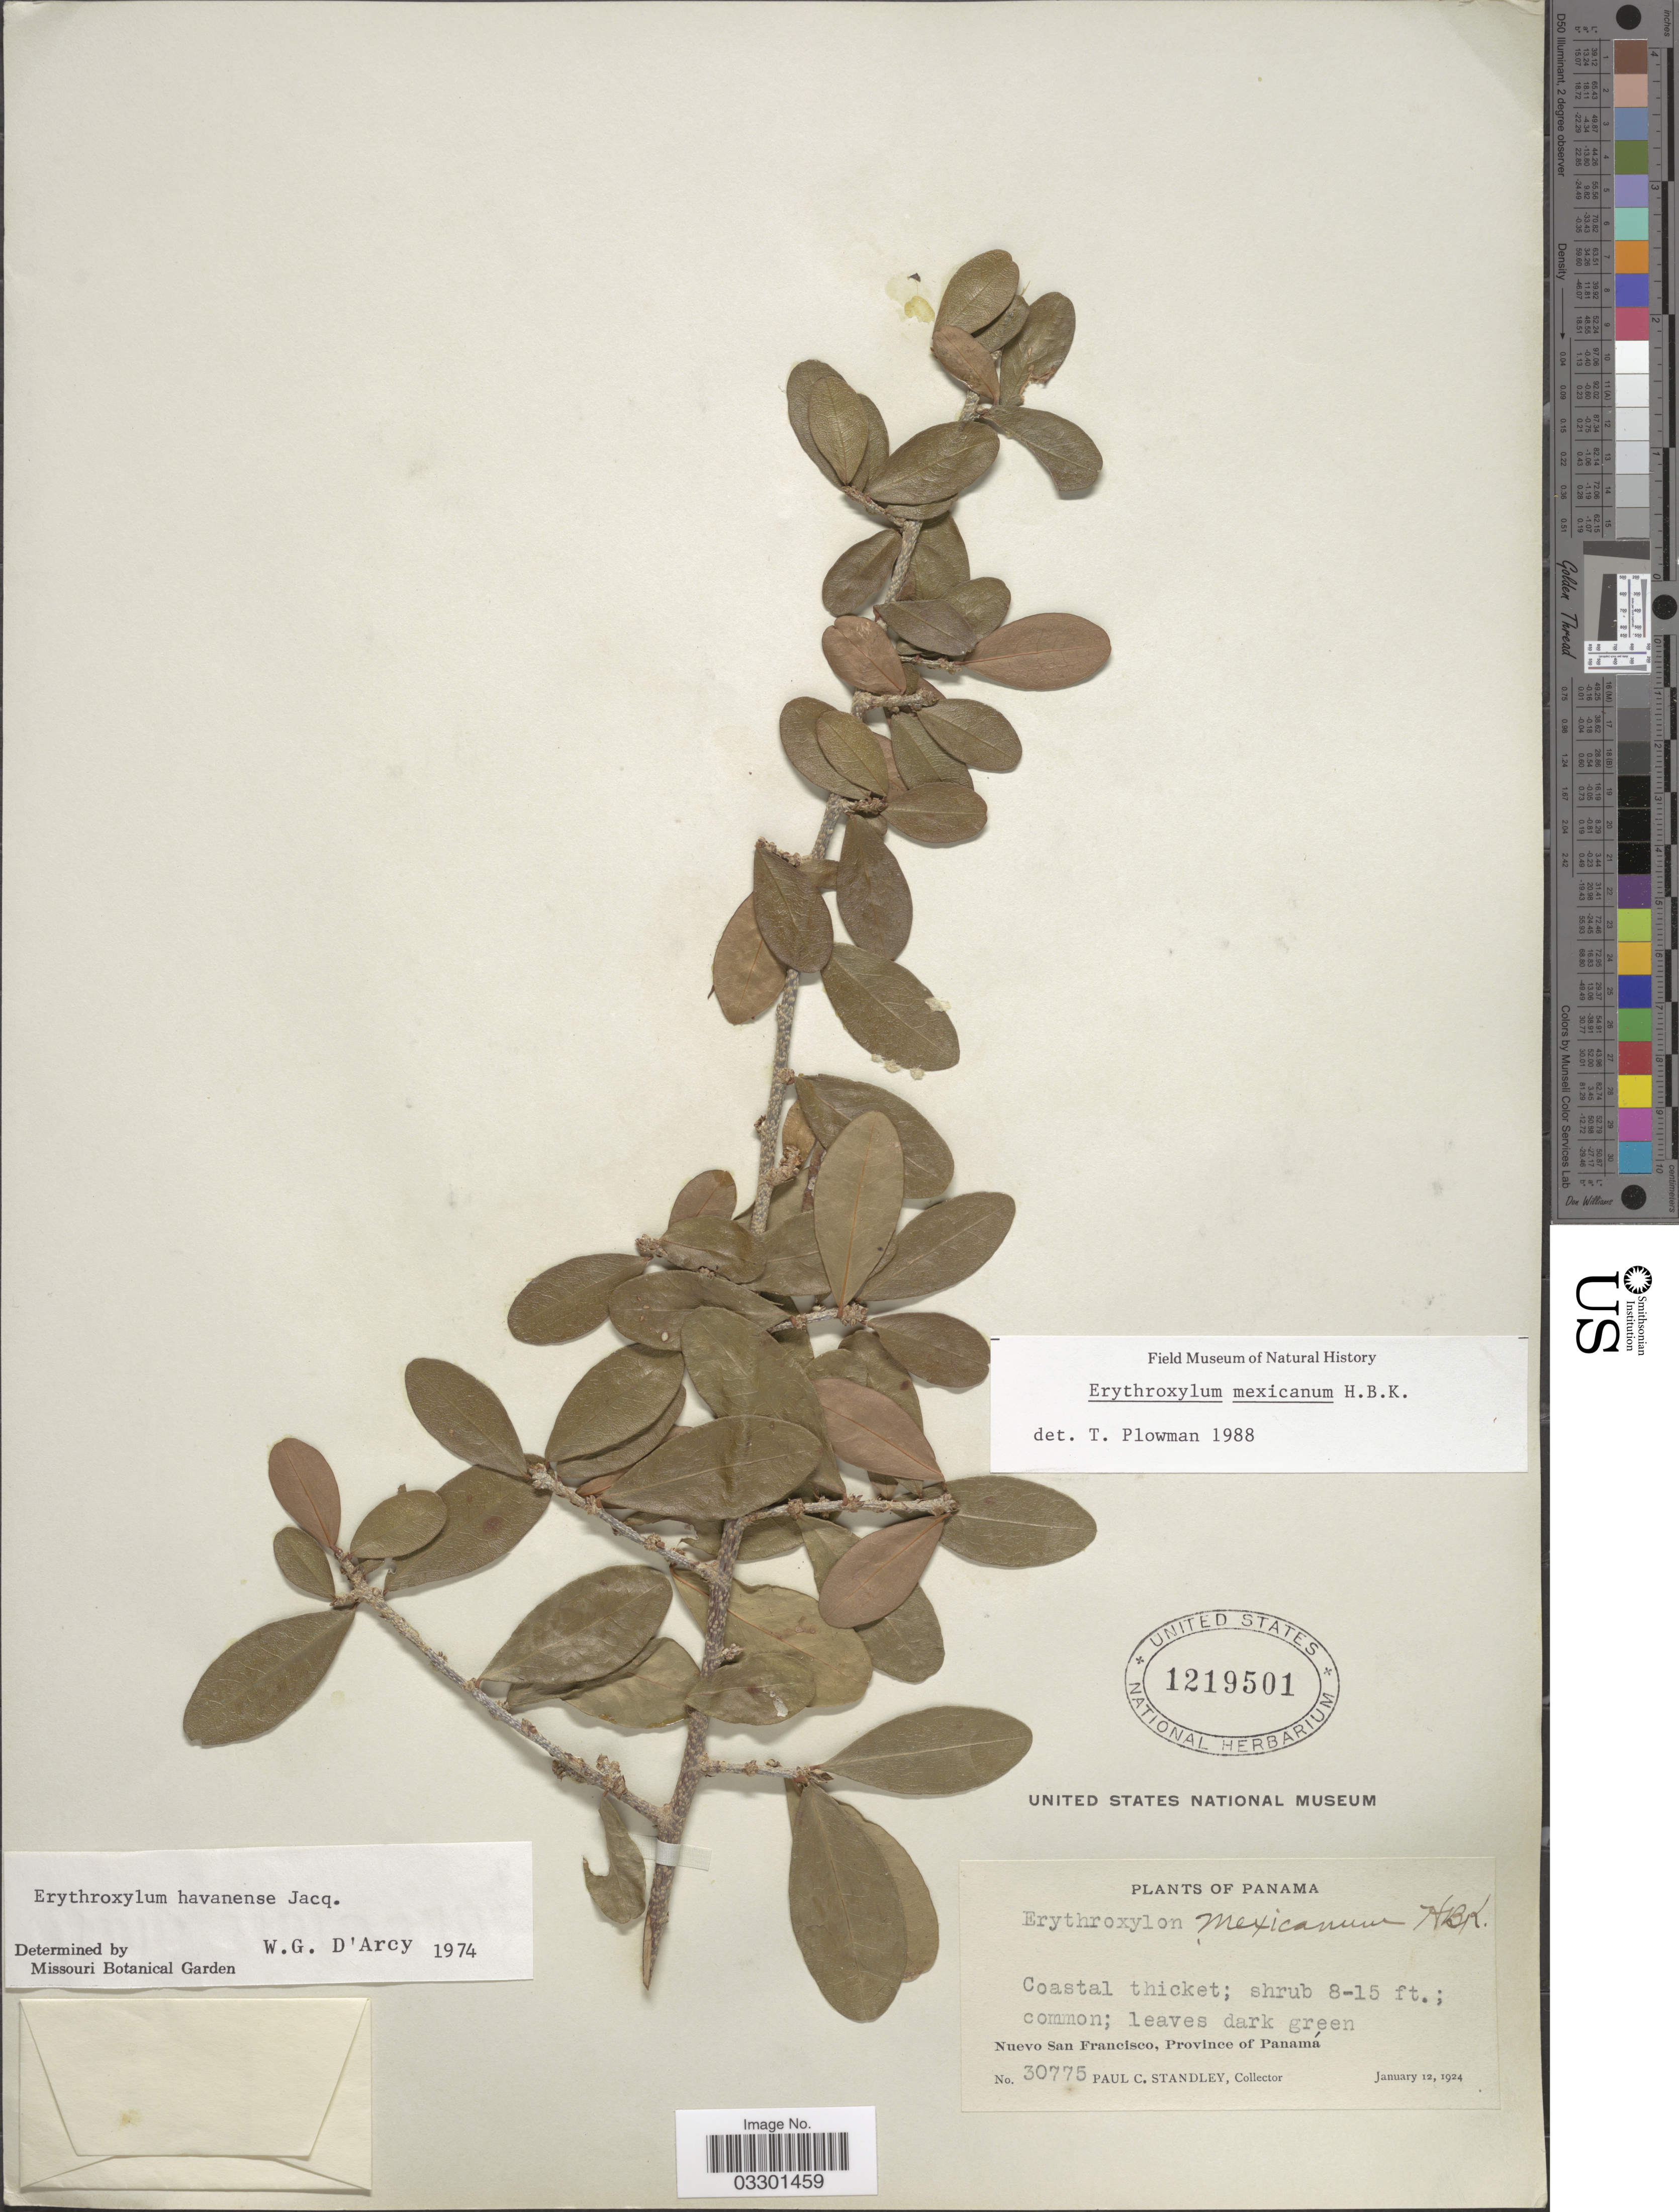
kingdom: Plantae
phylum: Tracheophyta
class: Magnoliopsida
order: Malpighiales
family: Erythroxylaceae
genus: Erythroxylum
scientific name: Erythroxylum mexicanum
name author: Kunth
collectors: P. C. Standley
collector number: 30775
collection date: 1924-01-12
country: Panama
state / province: Panamá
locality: Nuevo San Francisco.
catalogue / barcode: US 1219501